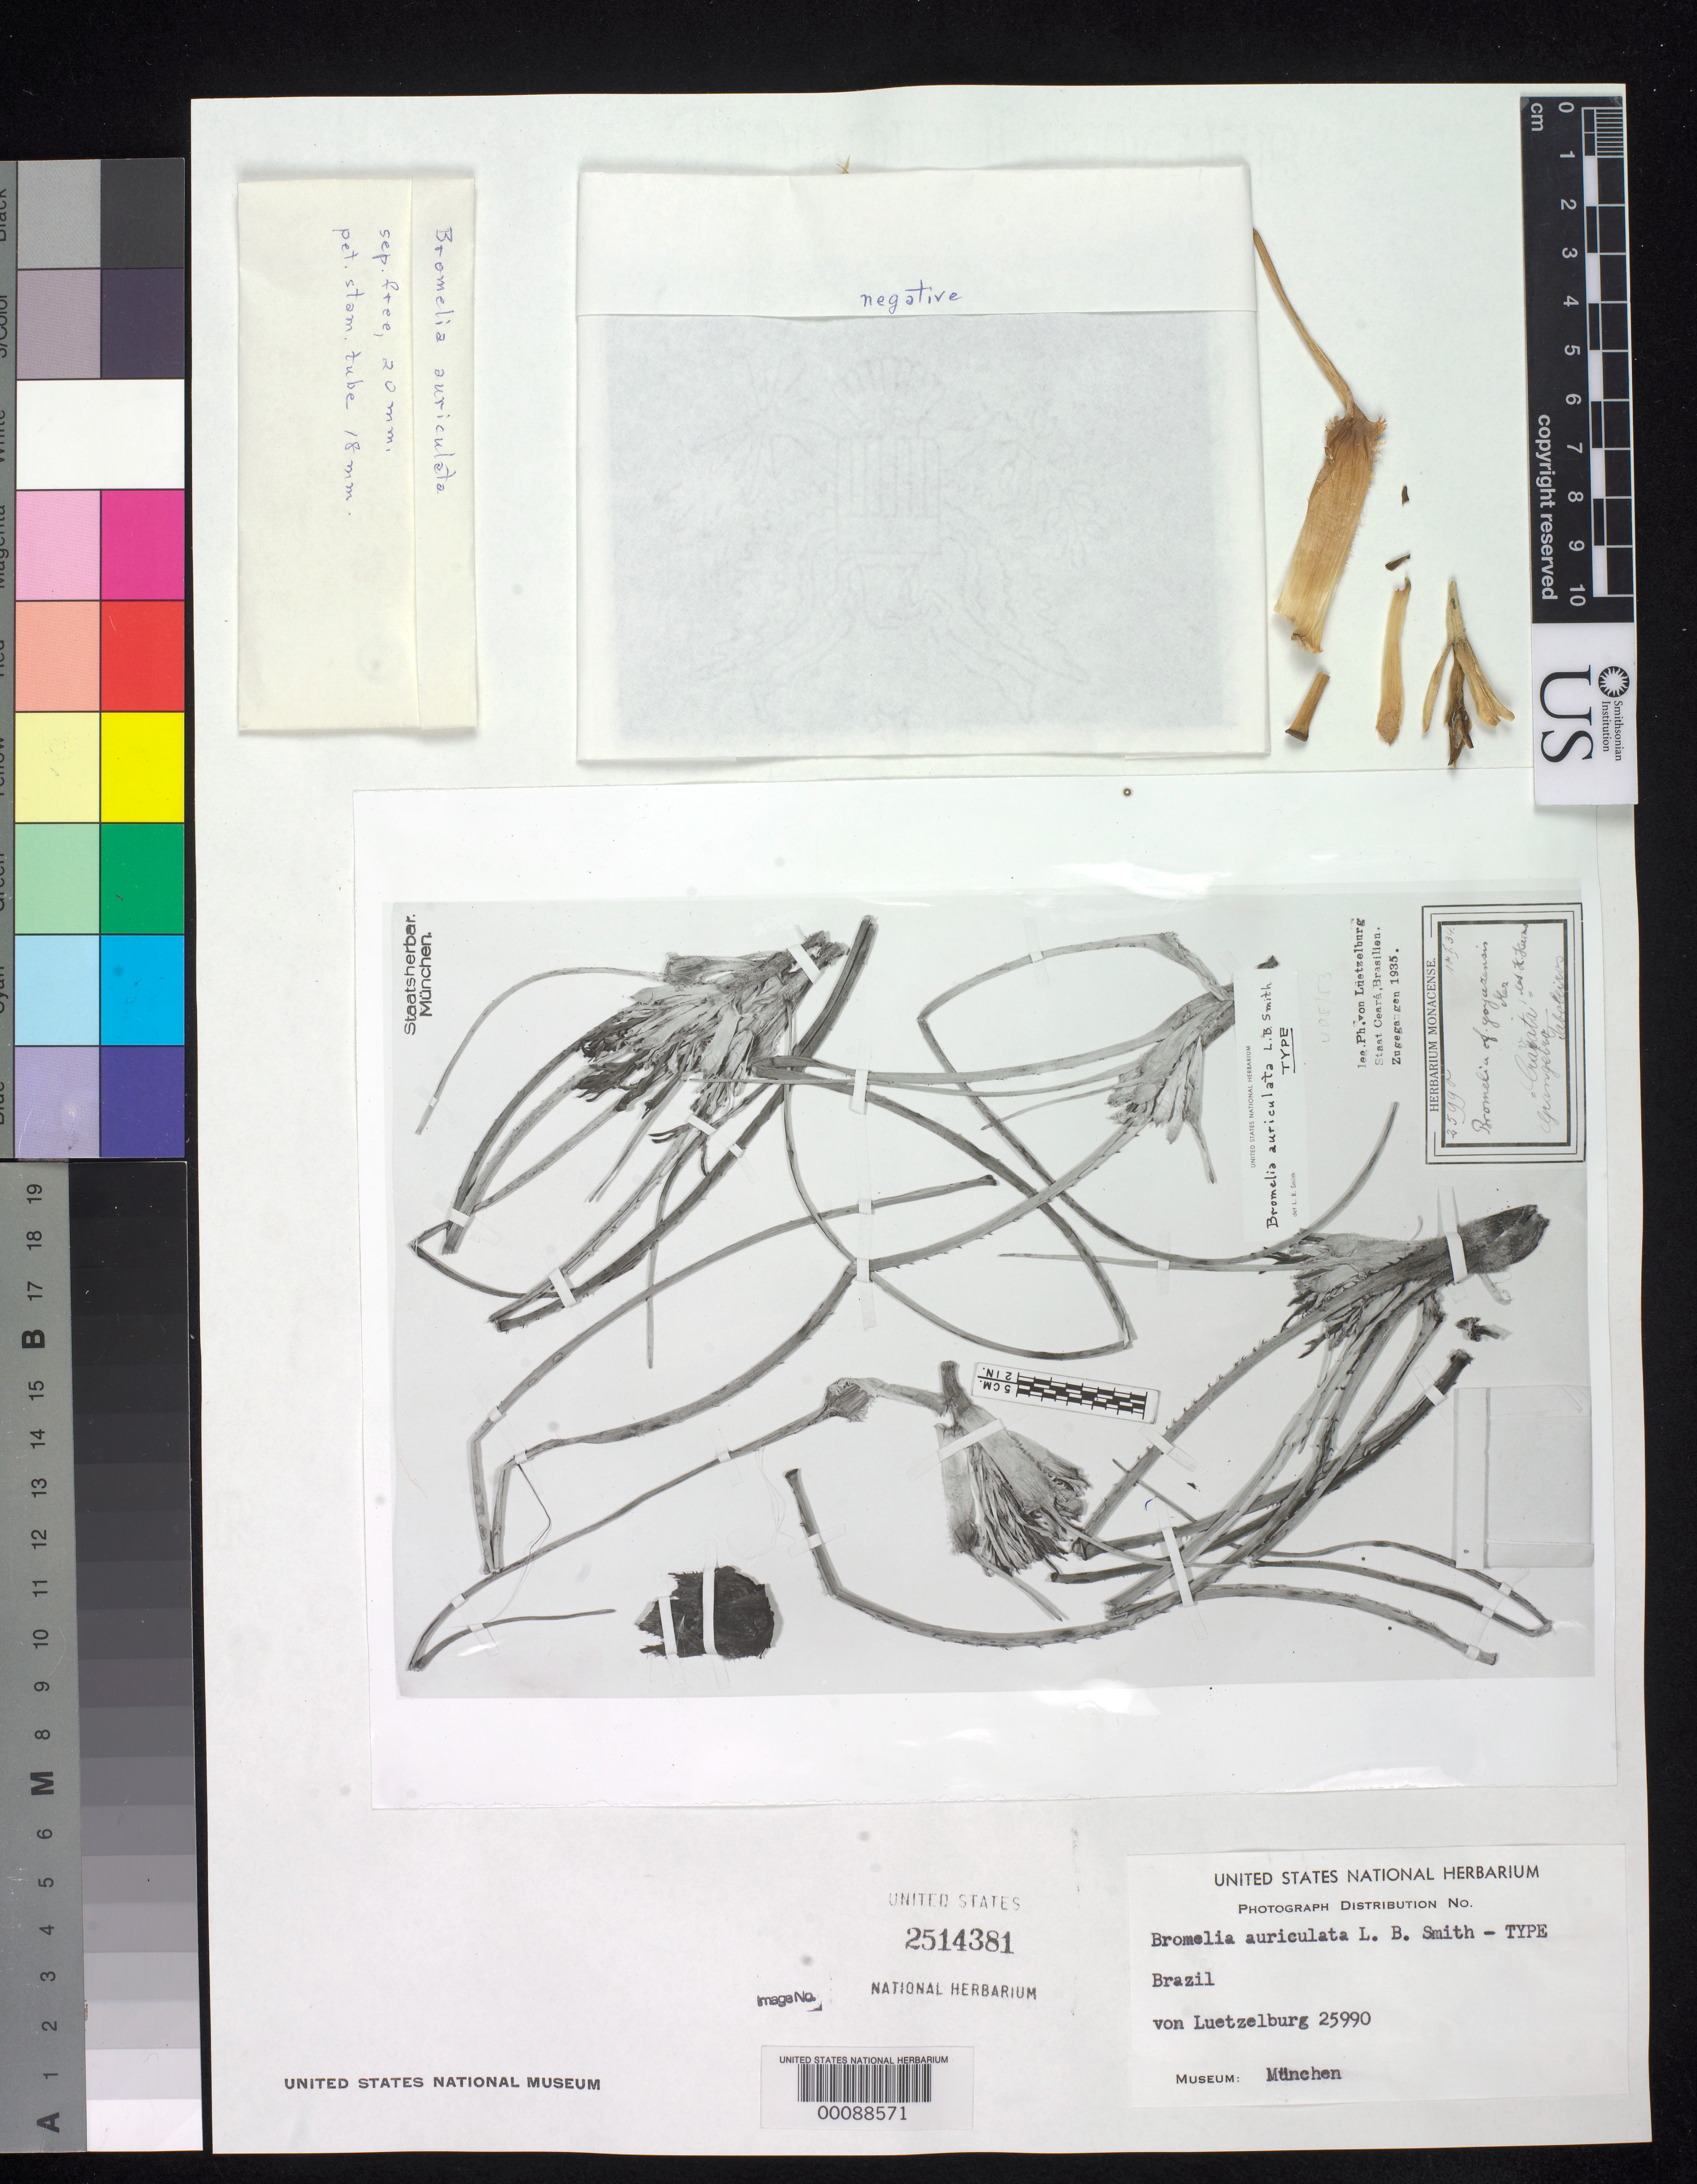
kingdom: Plantae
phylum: Tracheophyta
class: Liliopsida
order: Poales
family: Bromeliaceae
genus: Bromelia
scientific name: Bromelia auriculata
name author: L.B. Sm.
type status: Type Fragment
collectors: P. von Luetzelburg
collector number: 25990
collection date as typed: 10 Jan 1934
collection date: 1934-01-10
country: Brazil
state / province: Ceará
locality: Grangeiro, Taboleiros.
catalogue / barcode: US 2514381